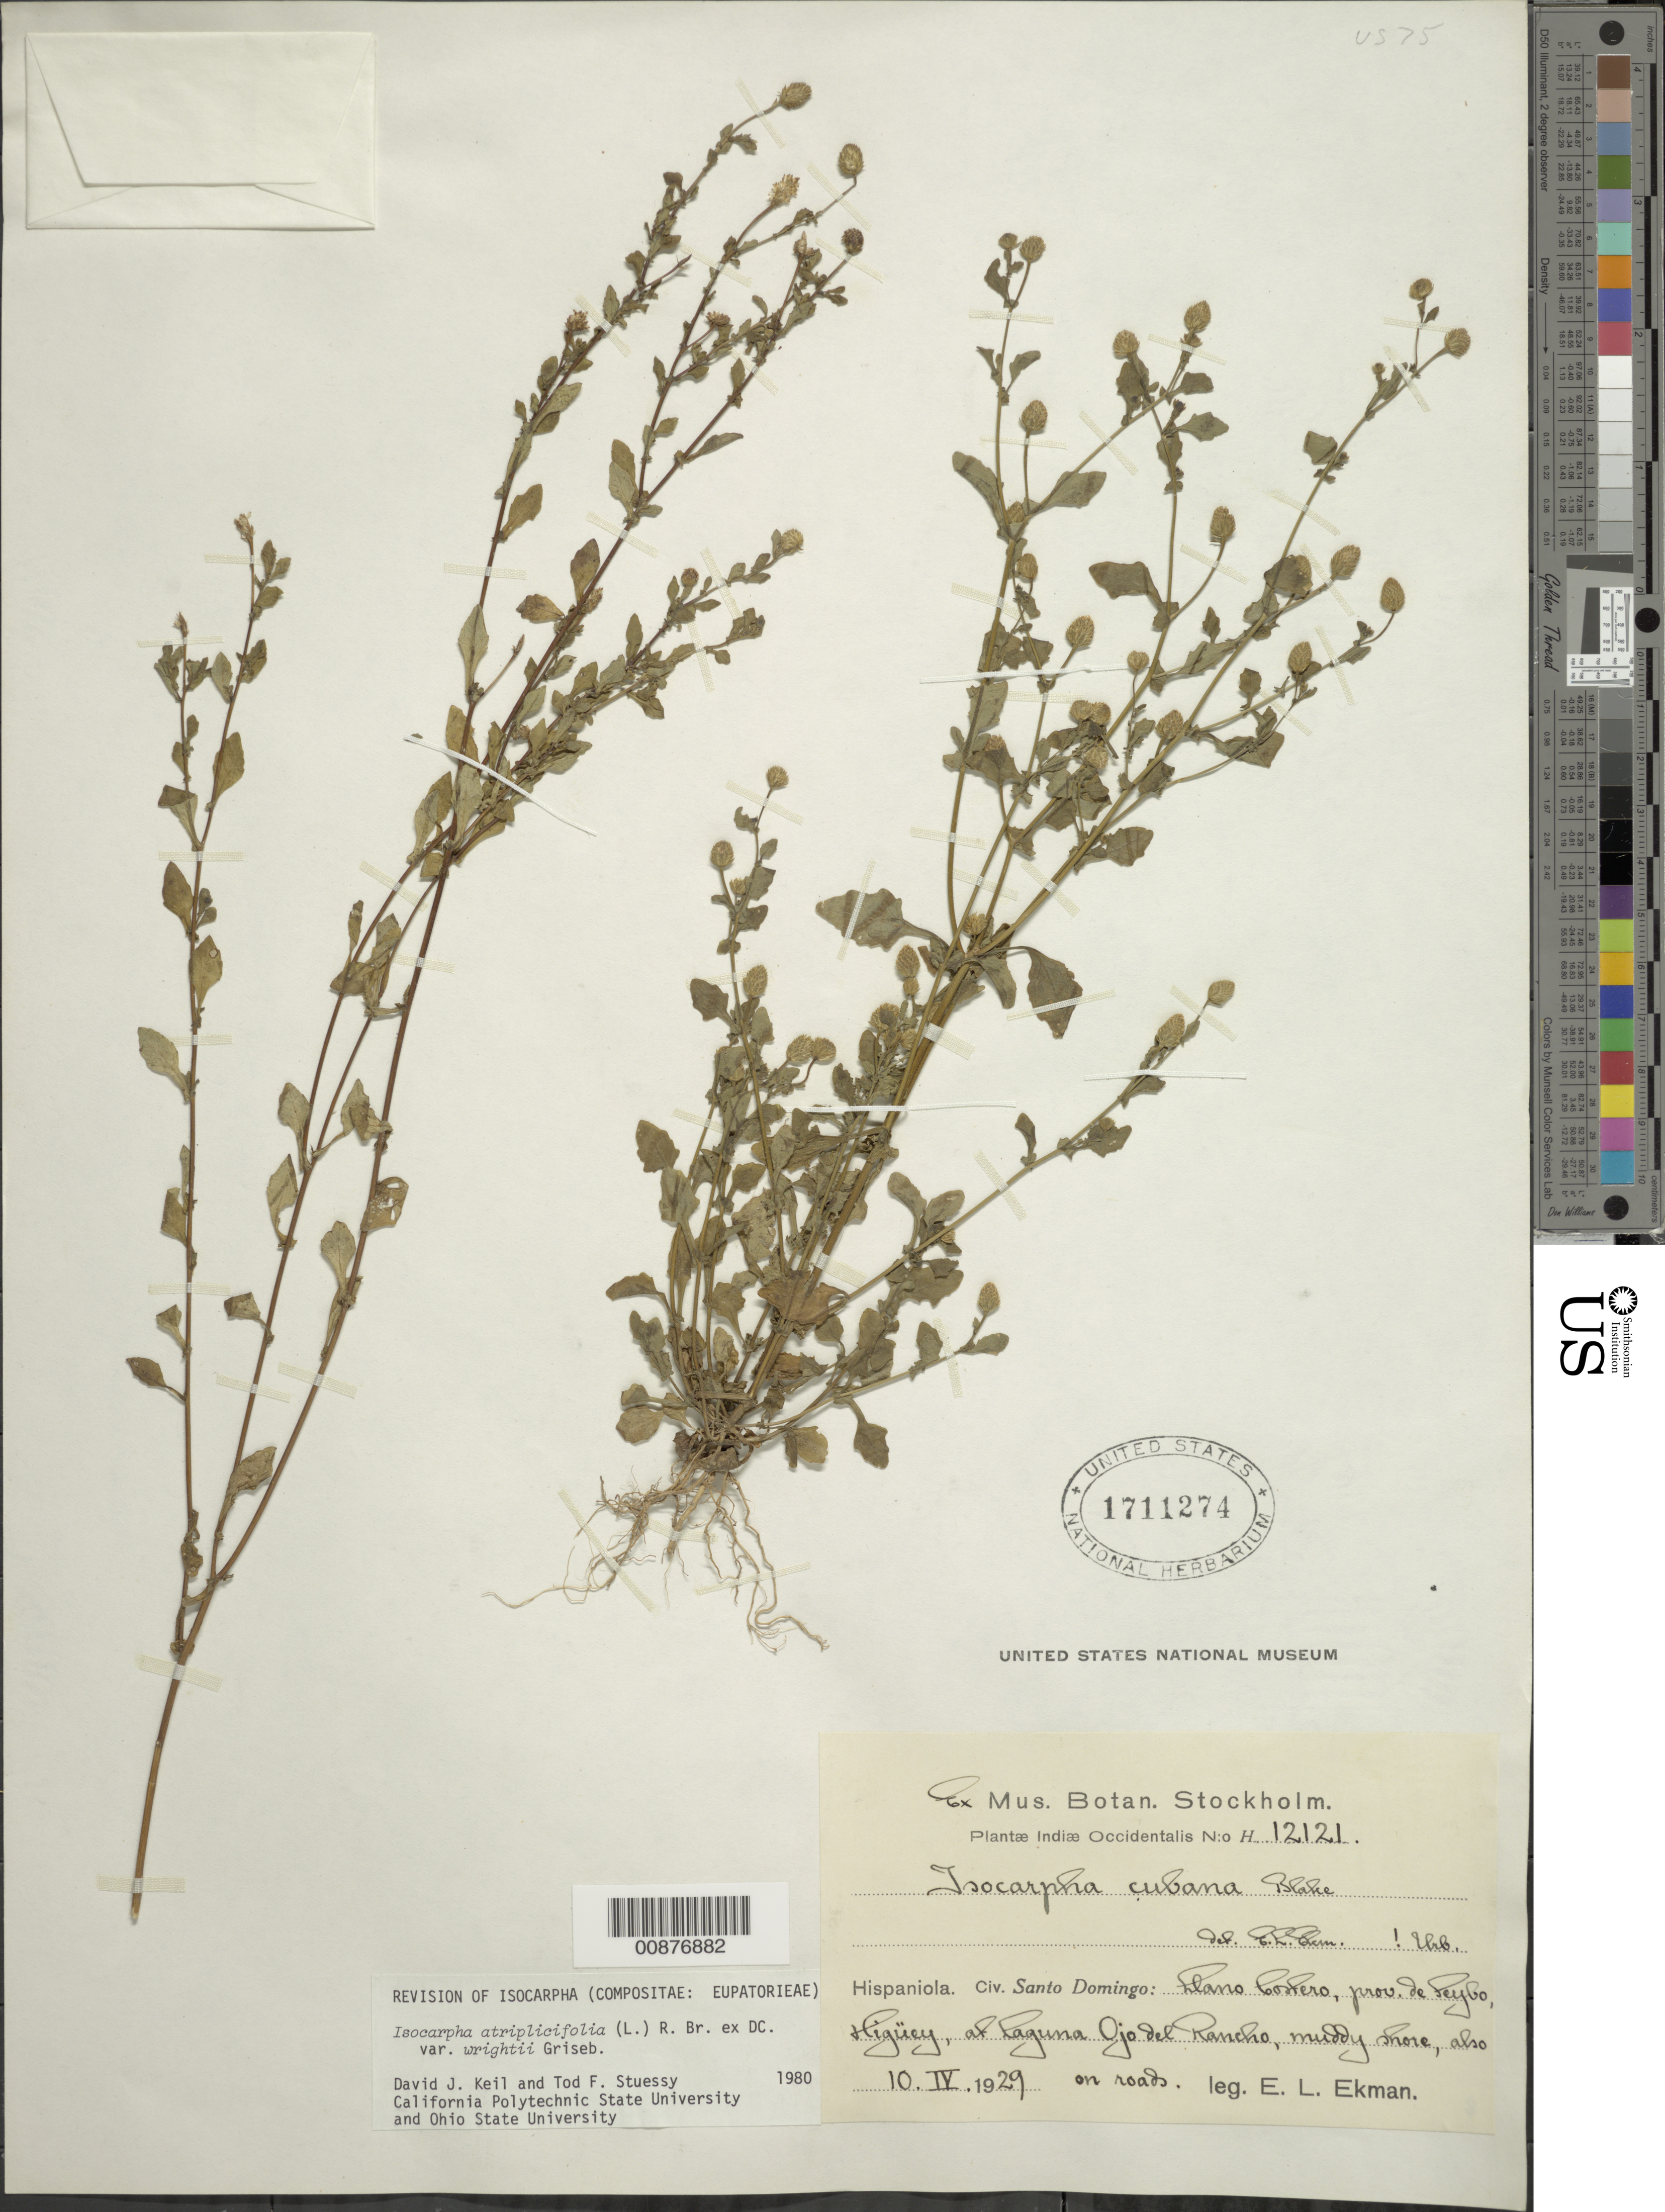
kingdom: Plantae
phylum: Tracheophyta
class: Magnoliopsida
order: Asterales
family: Asteraceae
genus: Isocarpha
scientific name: Isocarpha cubana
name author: S.F. Blake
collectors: E. L. Ekman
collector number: H 12121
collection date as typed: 10 Apr 1929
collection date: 1929-04-10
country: Dominican Republic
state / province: El Seibo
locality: --- Costero. Higüeym at Laguna Ojo del Rancho.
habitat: Muddy shore, also on roads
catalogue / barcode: US 1711274